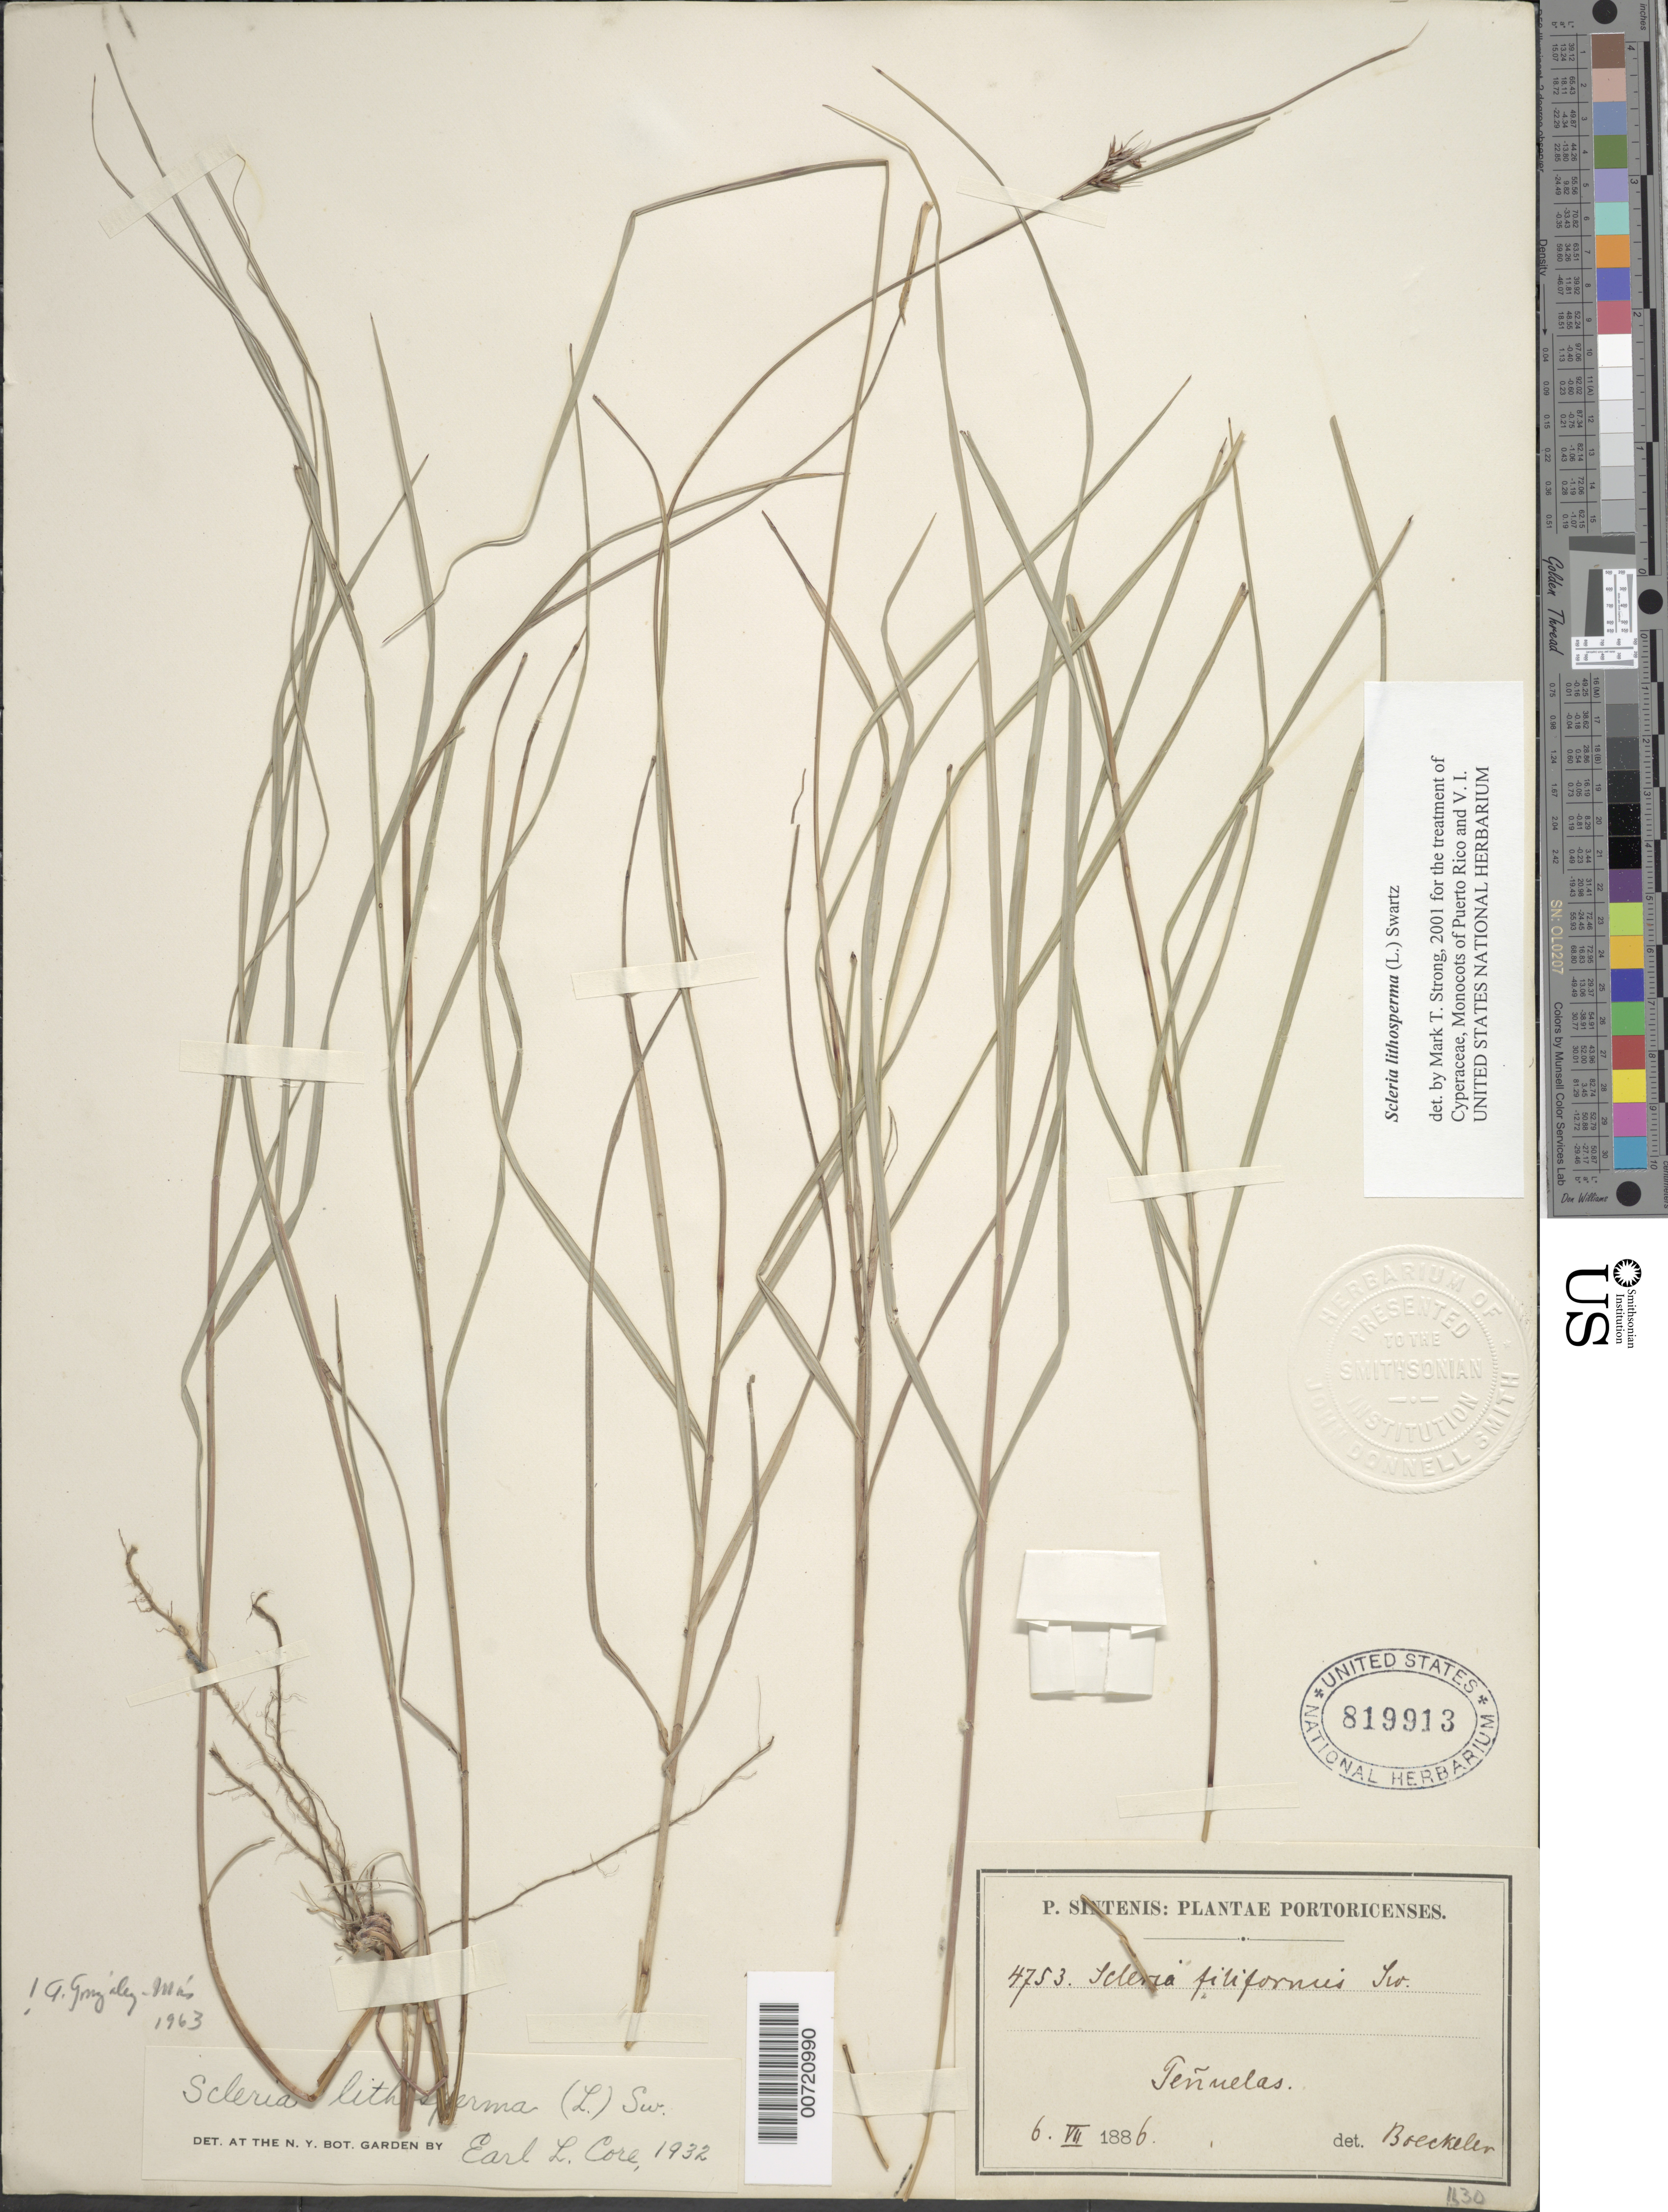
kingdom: Plantae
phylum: Tracheophyta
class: Liliopsida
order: Poales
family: Cyperaceae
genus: Scleria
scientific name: Scleria lithosperma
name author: (L.) Sw.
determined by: Strong, M. T., (US), Smithsonian Institution - National Museum of Natural History (UNITED STATES)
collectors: P. Sintenis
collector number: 4753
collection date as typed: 06 Jul 1886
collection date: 1886-07-06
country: Puerto Rico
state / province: Peñuelas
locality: Peñuelas.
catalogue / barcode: US 819913